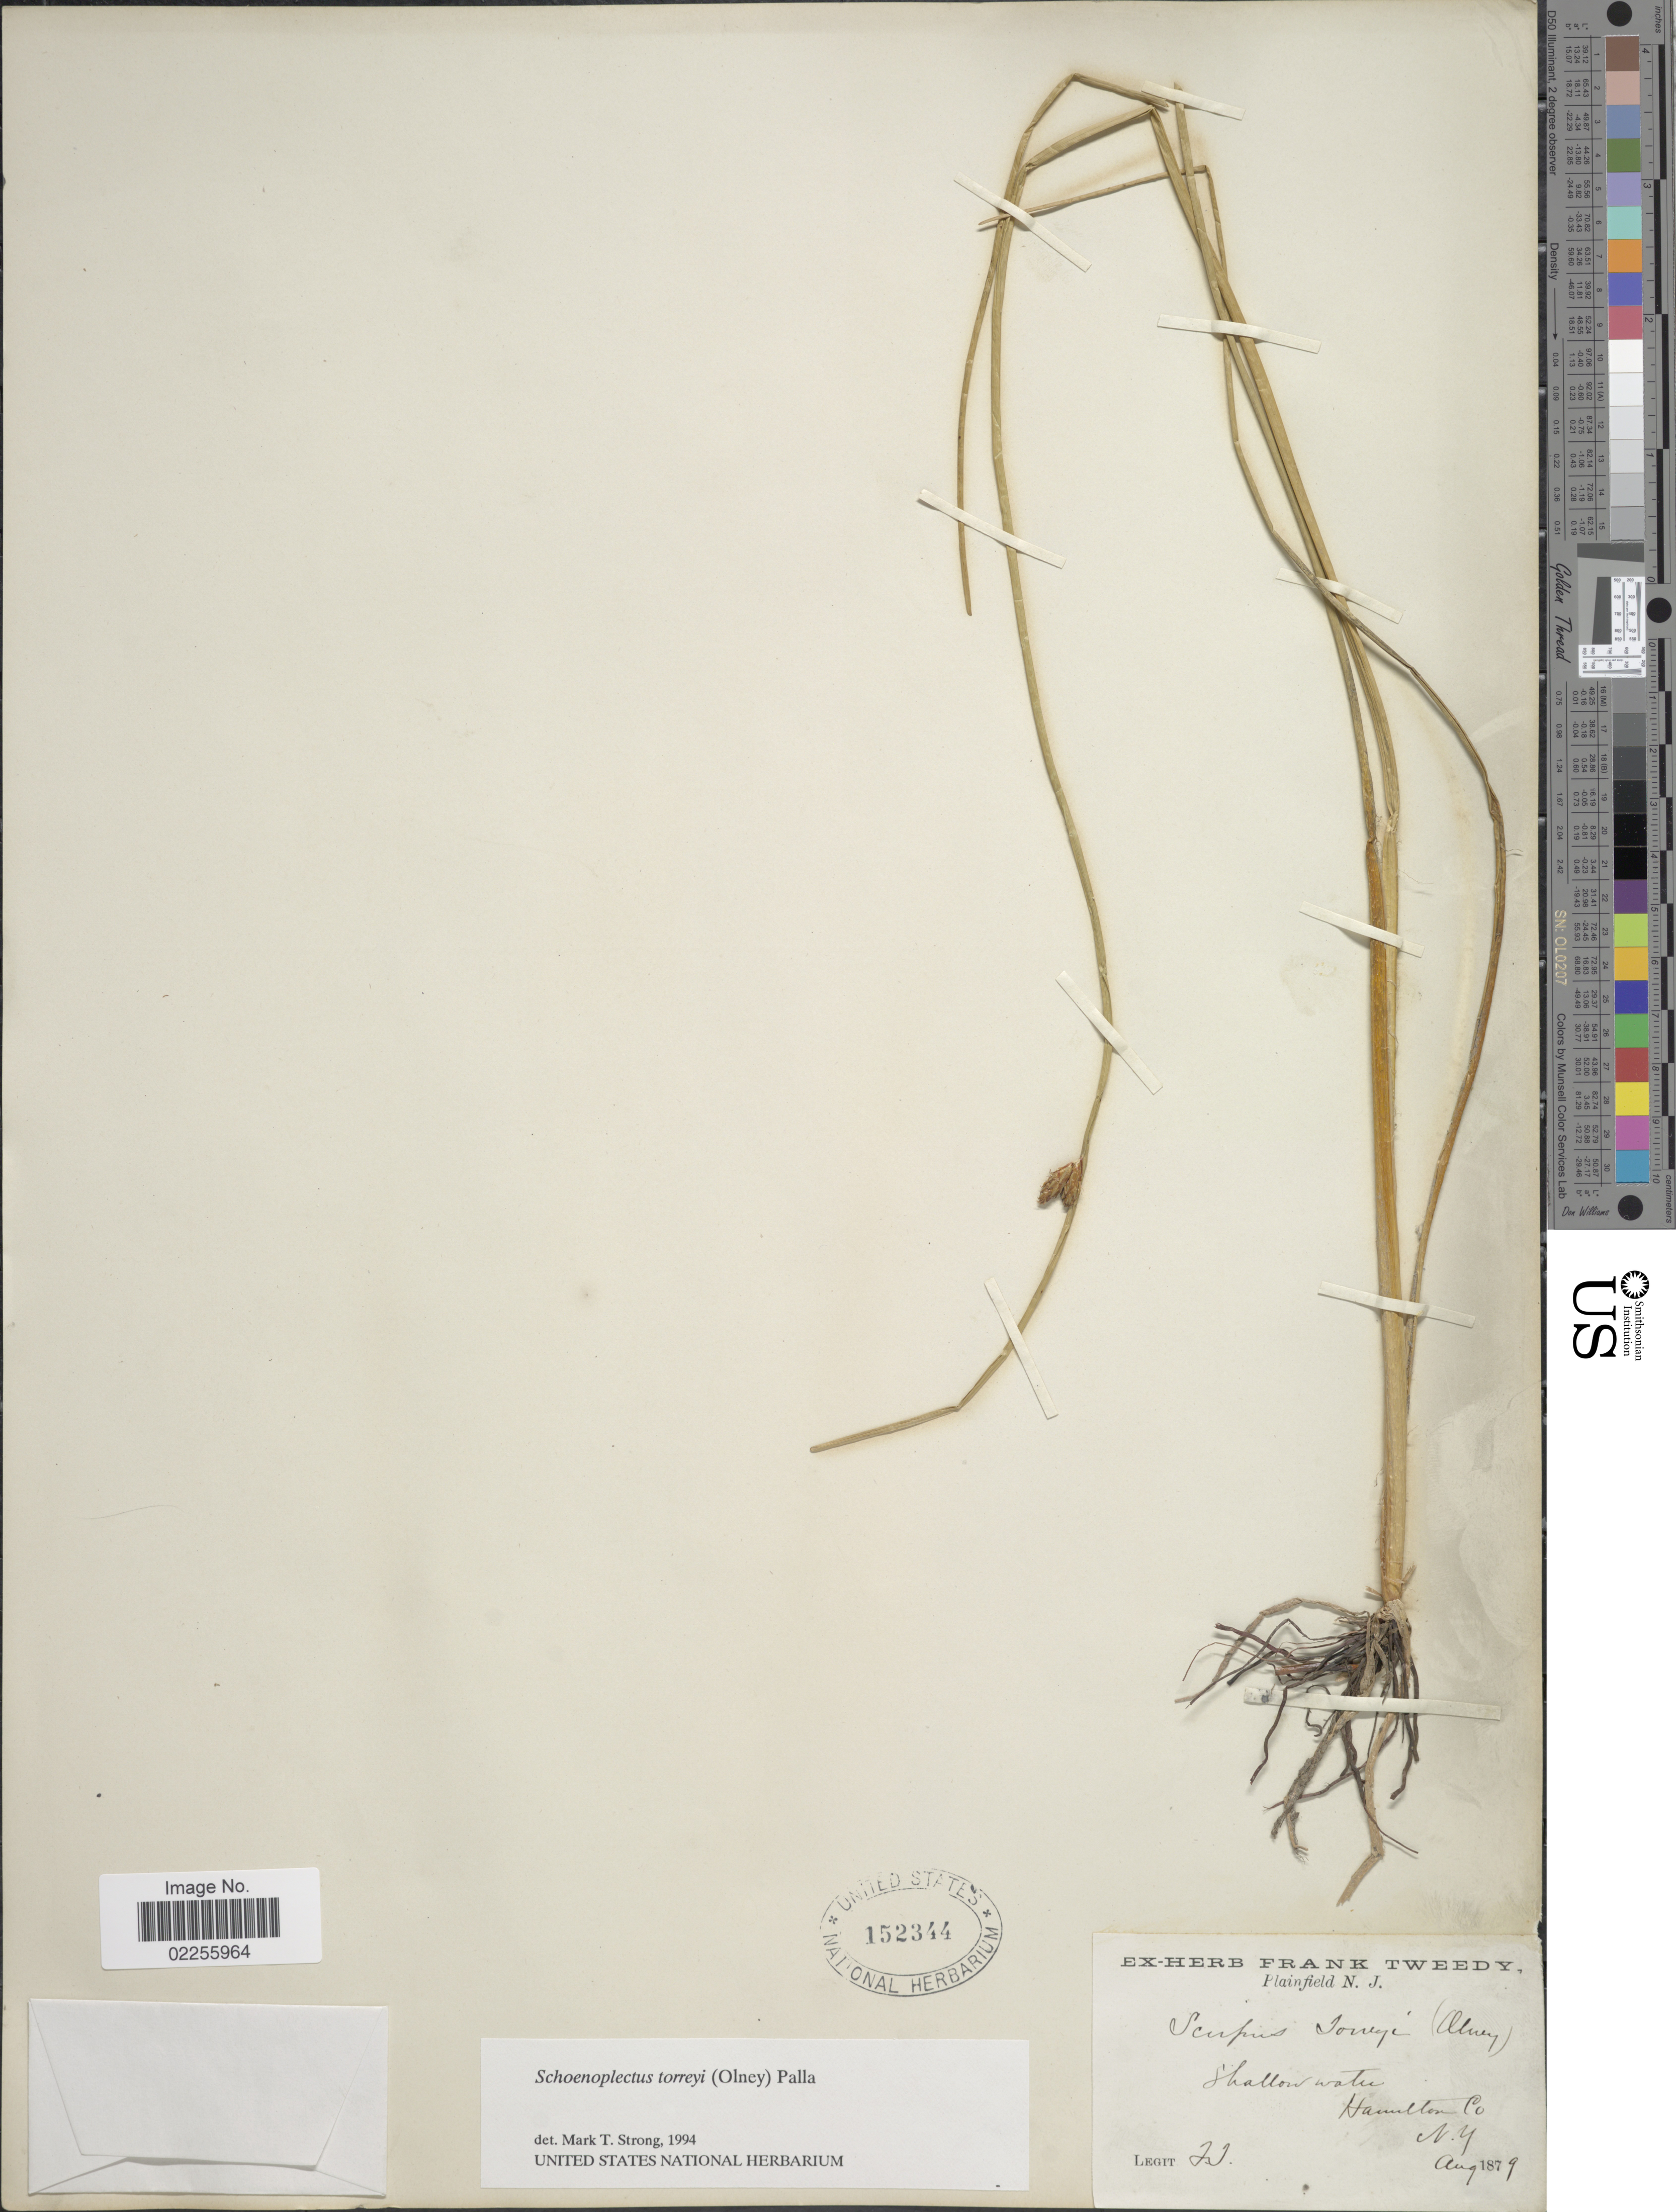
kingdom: Plantae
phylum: Tracheophyta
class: Liliopsida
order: Poales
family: Cyperaceae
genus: Schoenoplectus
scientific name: Schoenoplectus torreyi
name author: (Olney) Palla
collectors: F. Tweedy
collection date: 1879-08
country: United States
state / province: New York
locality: Shallow water, Hamilton Co.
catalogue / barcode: US 152344